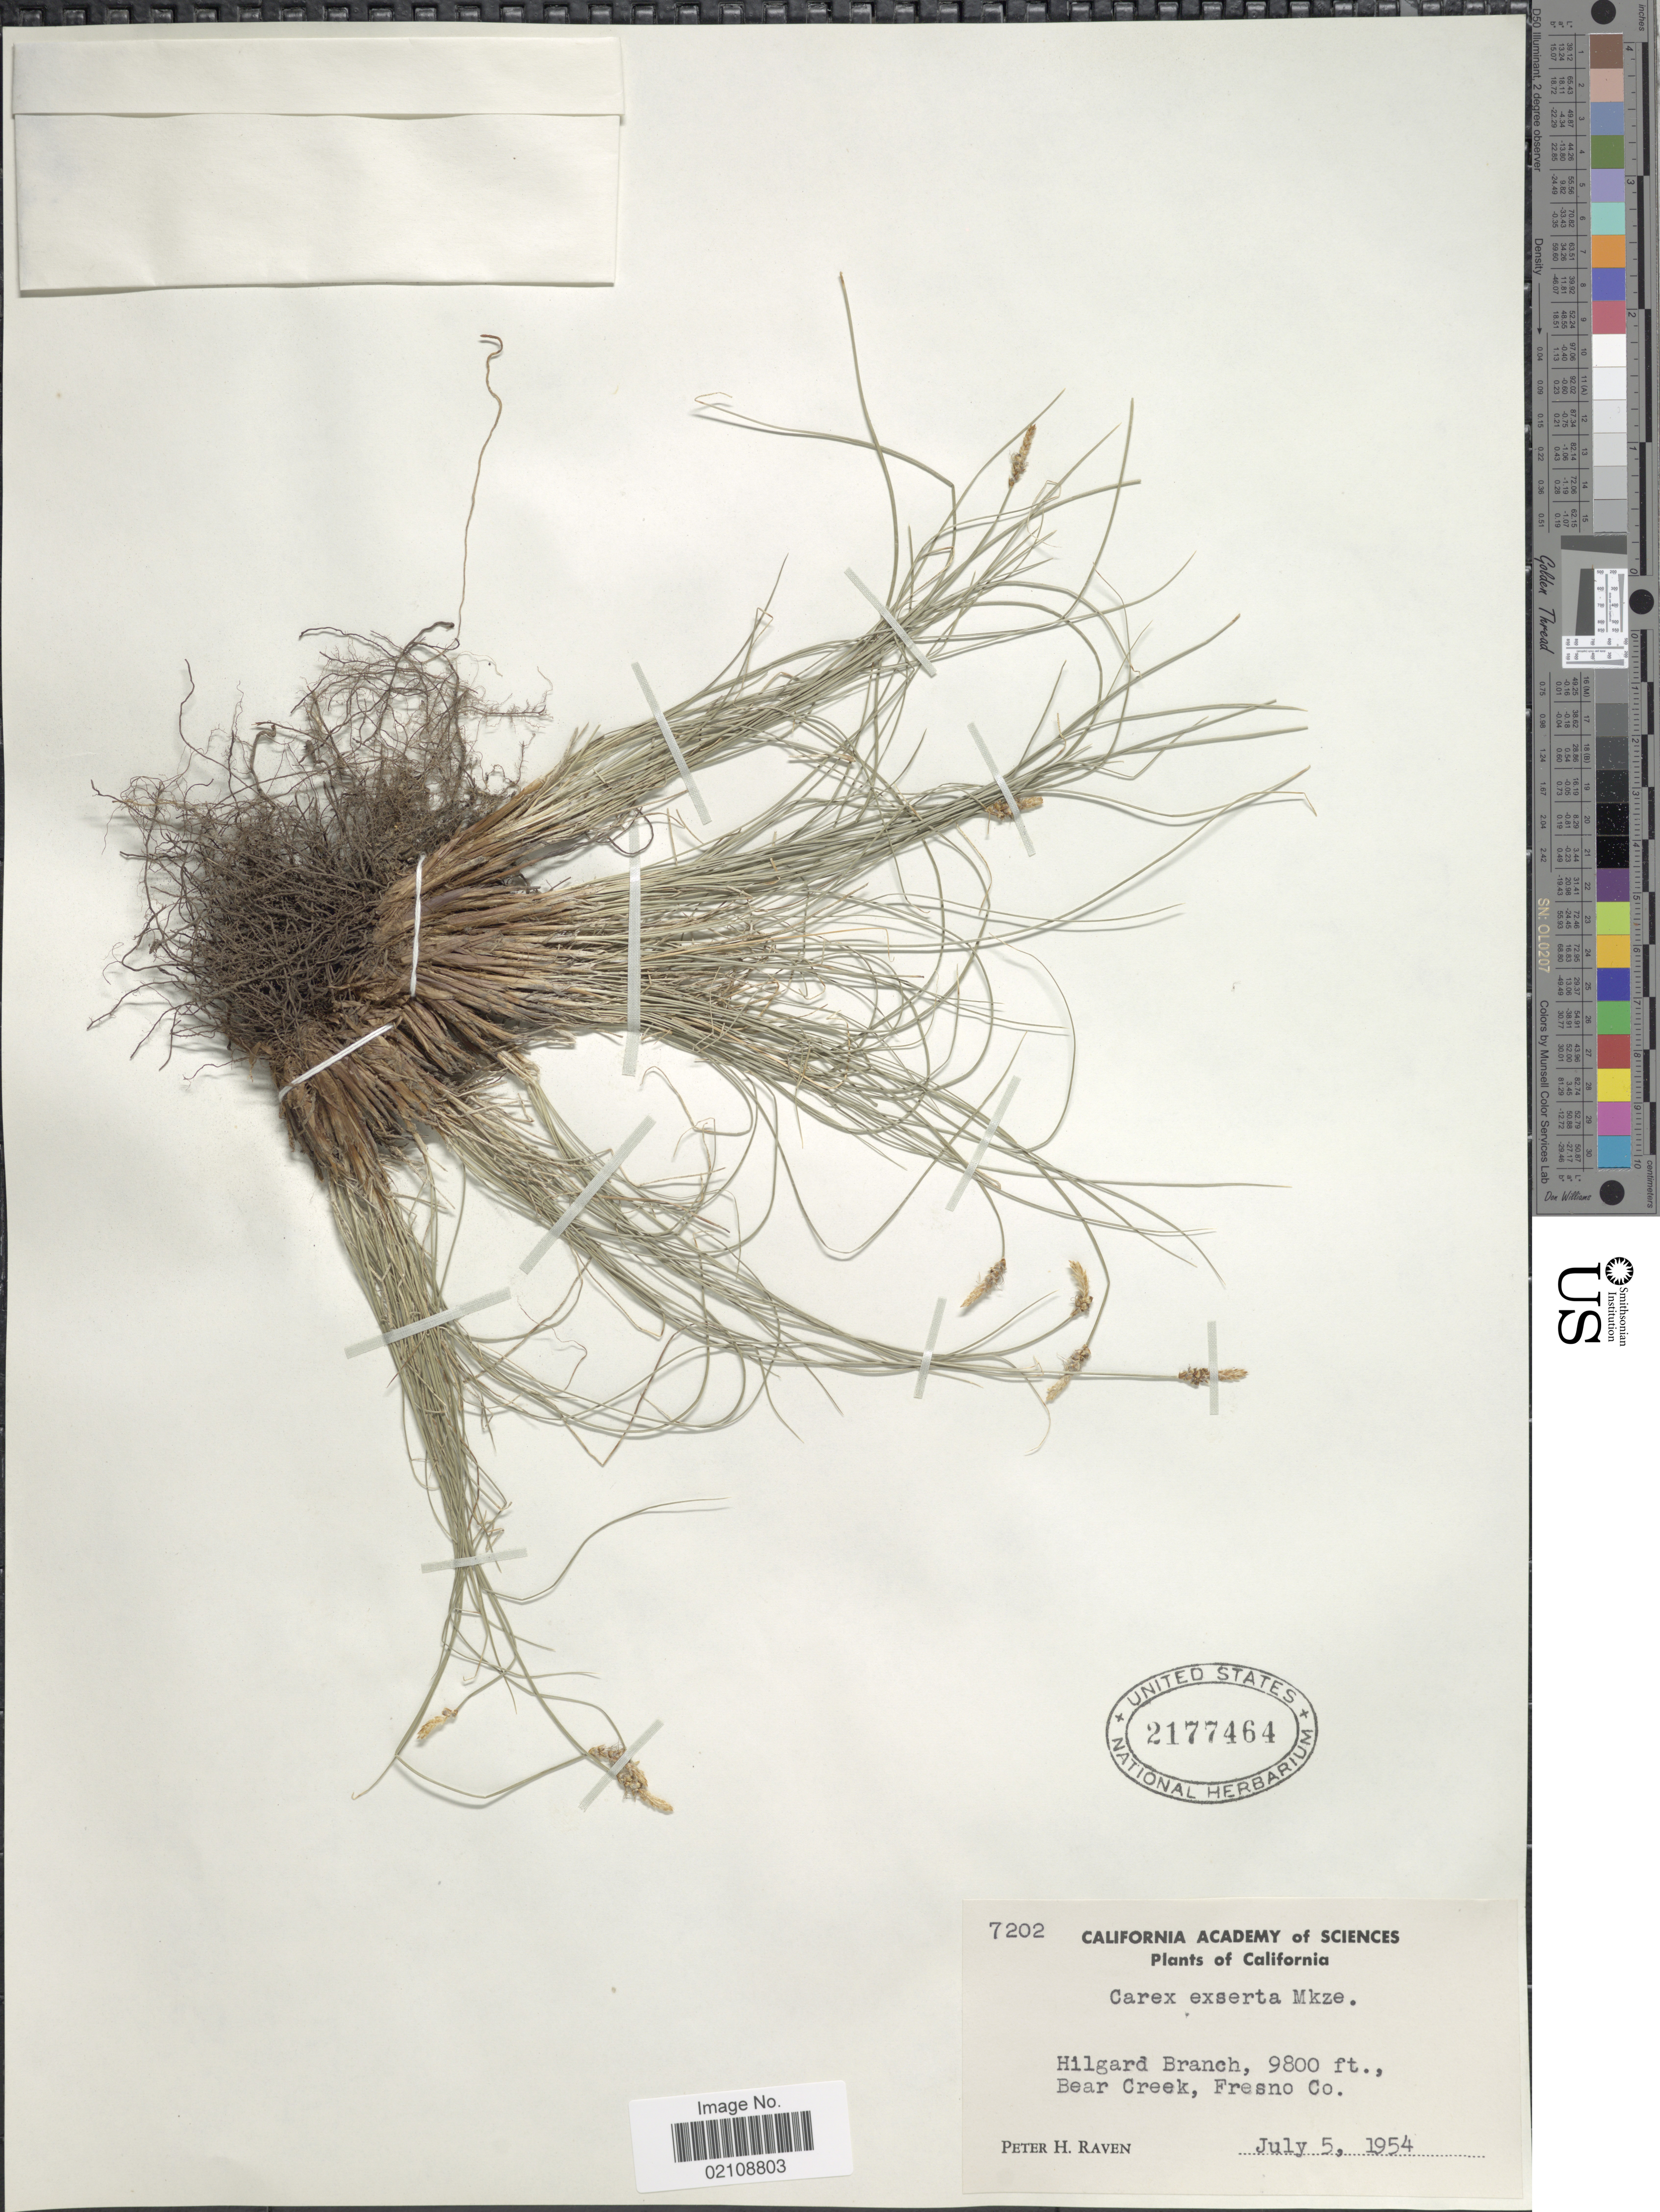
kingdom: Plantae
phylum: Tracheophyta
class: Liliopsida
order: Poales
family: Cyperaceae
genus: Carex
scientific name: Carex filifolia var. erostrata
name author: Kük.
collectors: P. Raven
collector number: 7202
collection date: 1954-07-05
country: United States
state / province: California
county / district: Fresno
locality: Hilgard Branch, Bear Creek, Fresno Co.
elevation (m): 2987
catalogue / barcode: US 2177464